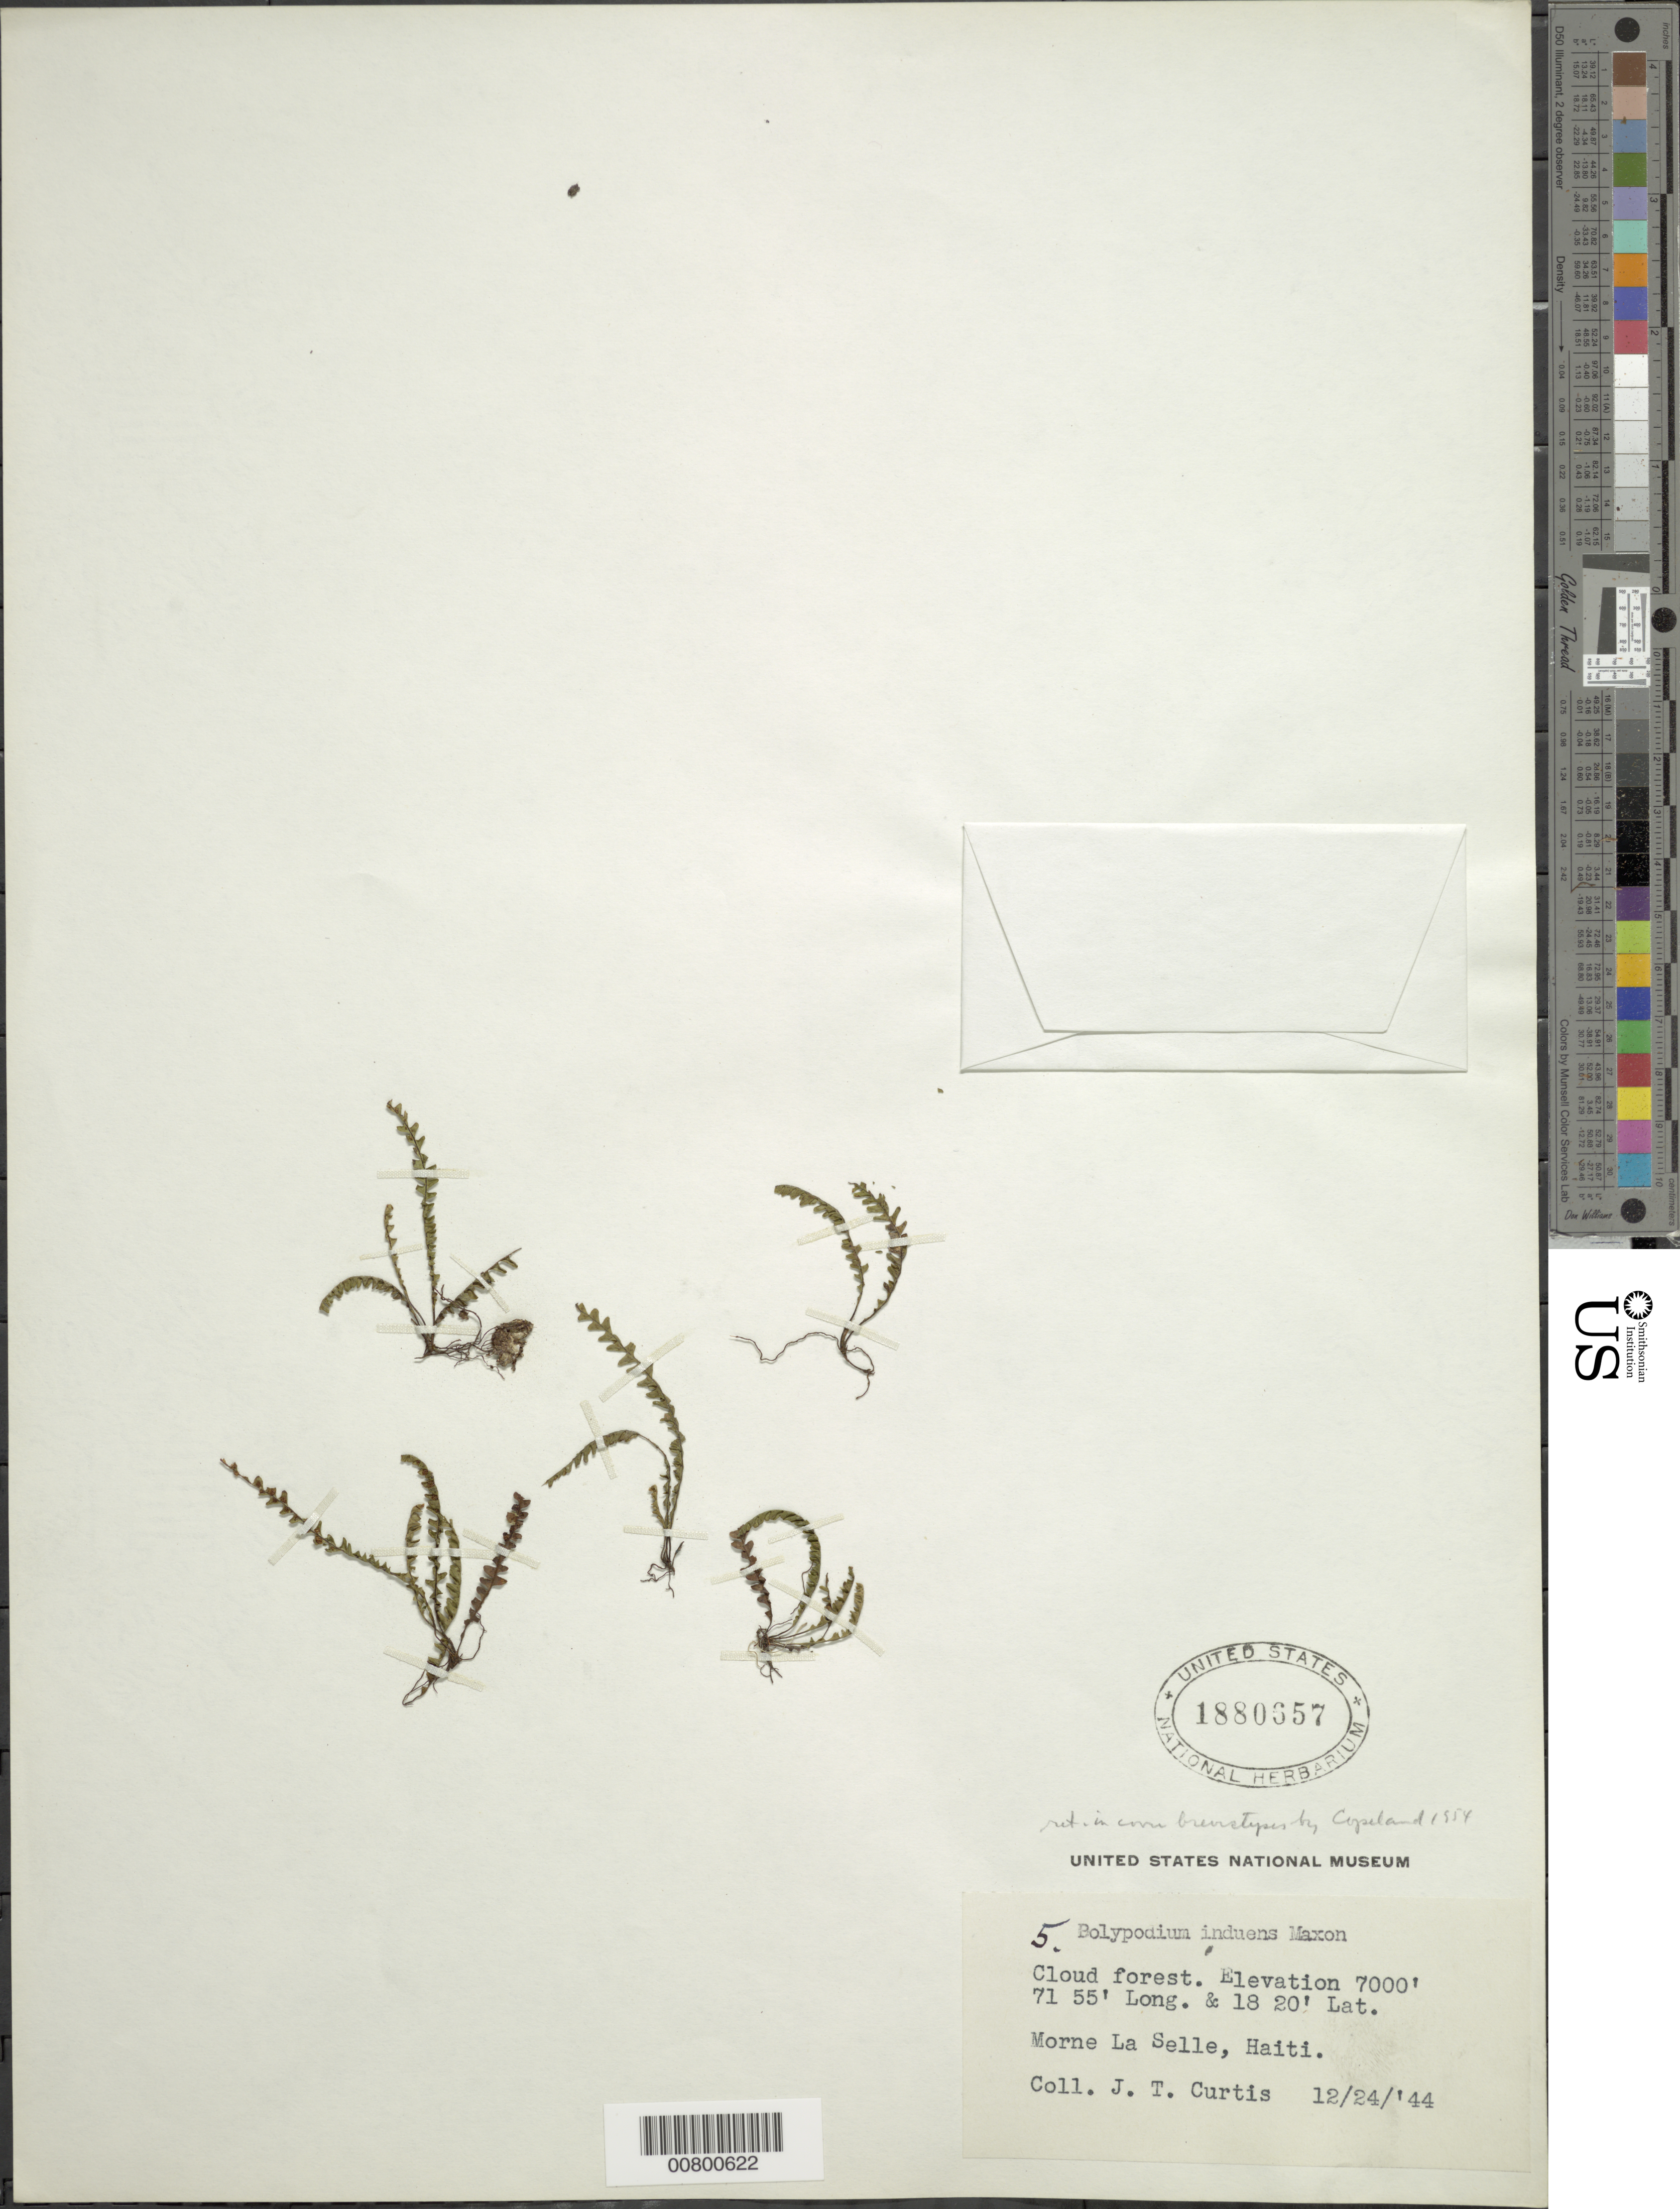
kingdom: Plantae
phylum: Tracheophyta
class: Polypodiopsida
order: Polypodiales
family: Polypodiaceae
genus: Lellingeria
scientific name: Lellingeria brevistipes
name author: (Mett. ex Kuhn) A.R. Sm. & R.C. Moran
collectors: J. Curtis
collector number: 5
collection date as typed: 24 Dec 1944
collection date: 1944-12-24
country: Haiti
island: Hispaniola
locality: Morne La Selle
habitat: Cloud forest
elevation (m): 2134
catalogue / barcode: US 1880657